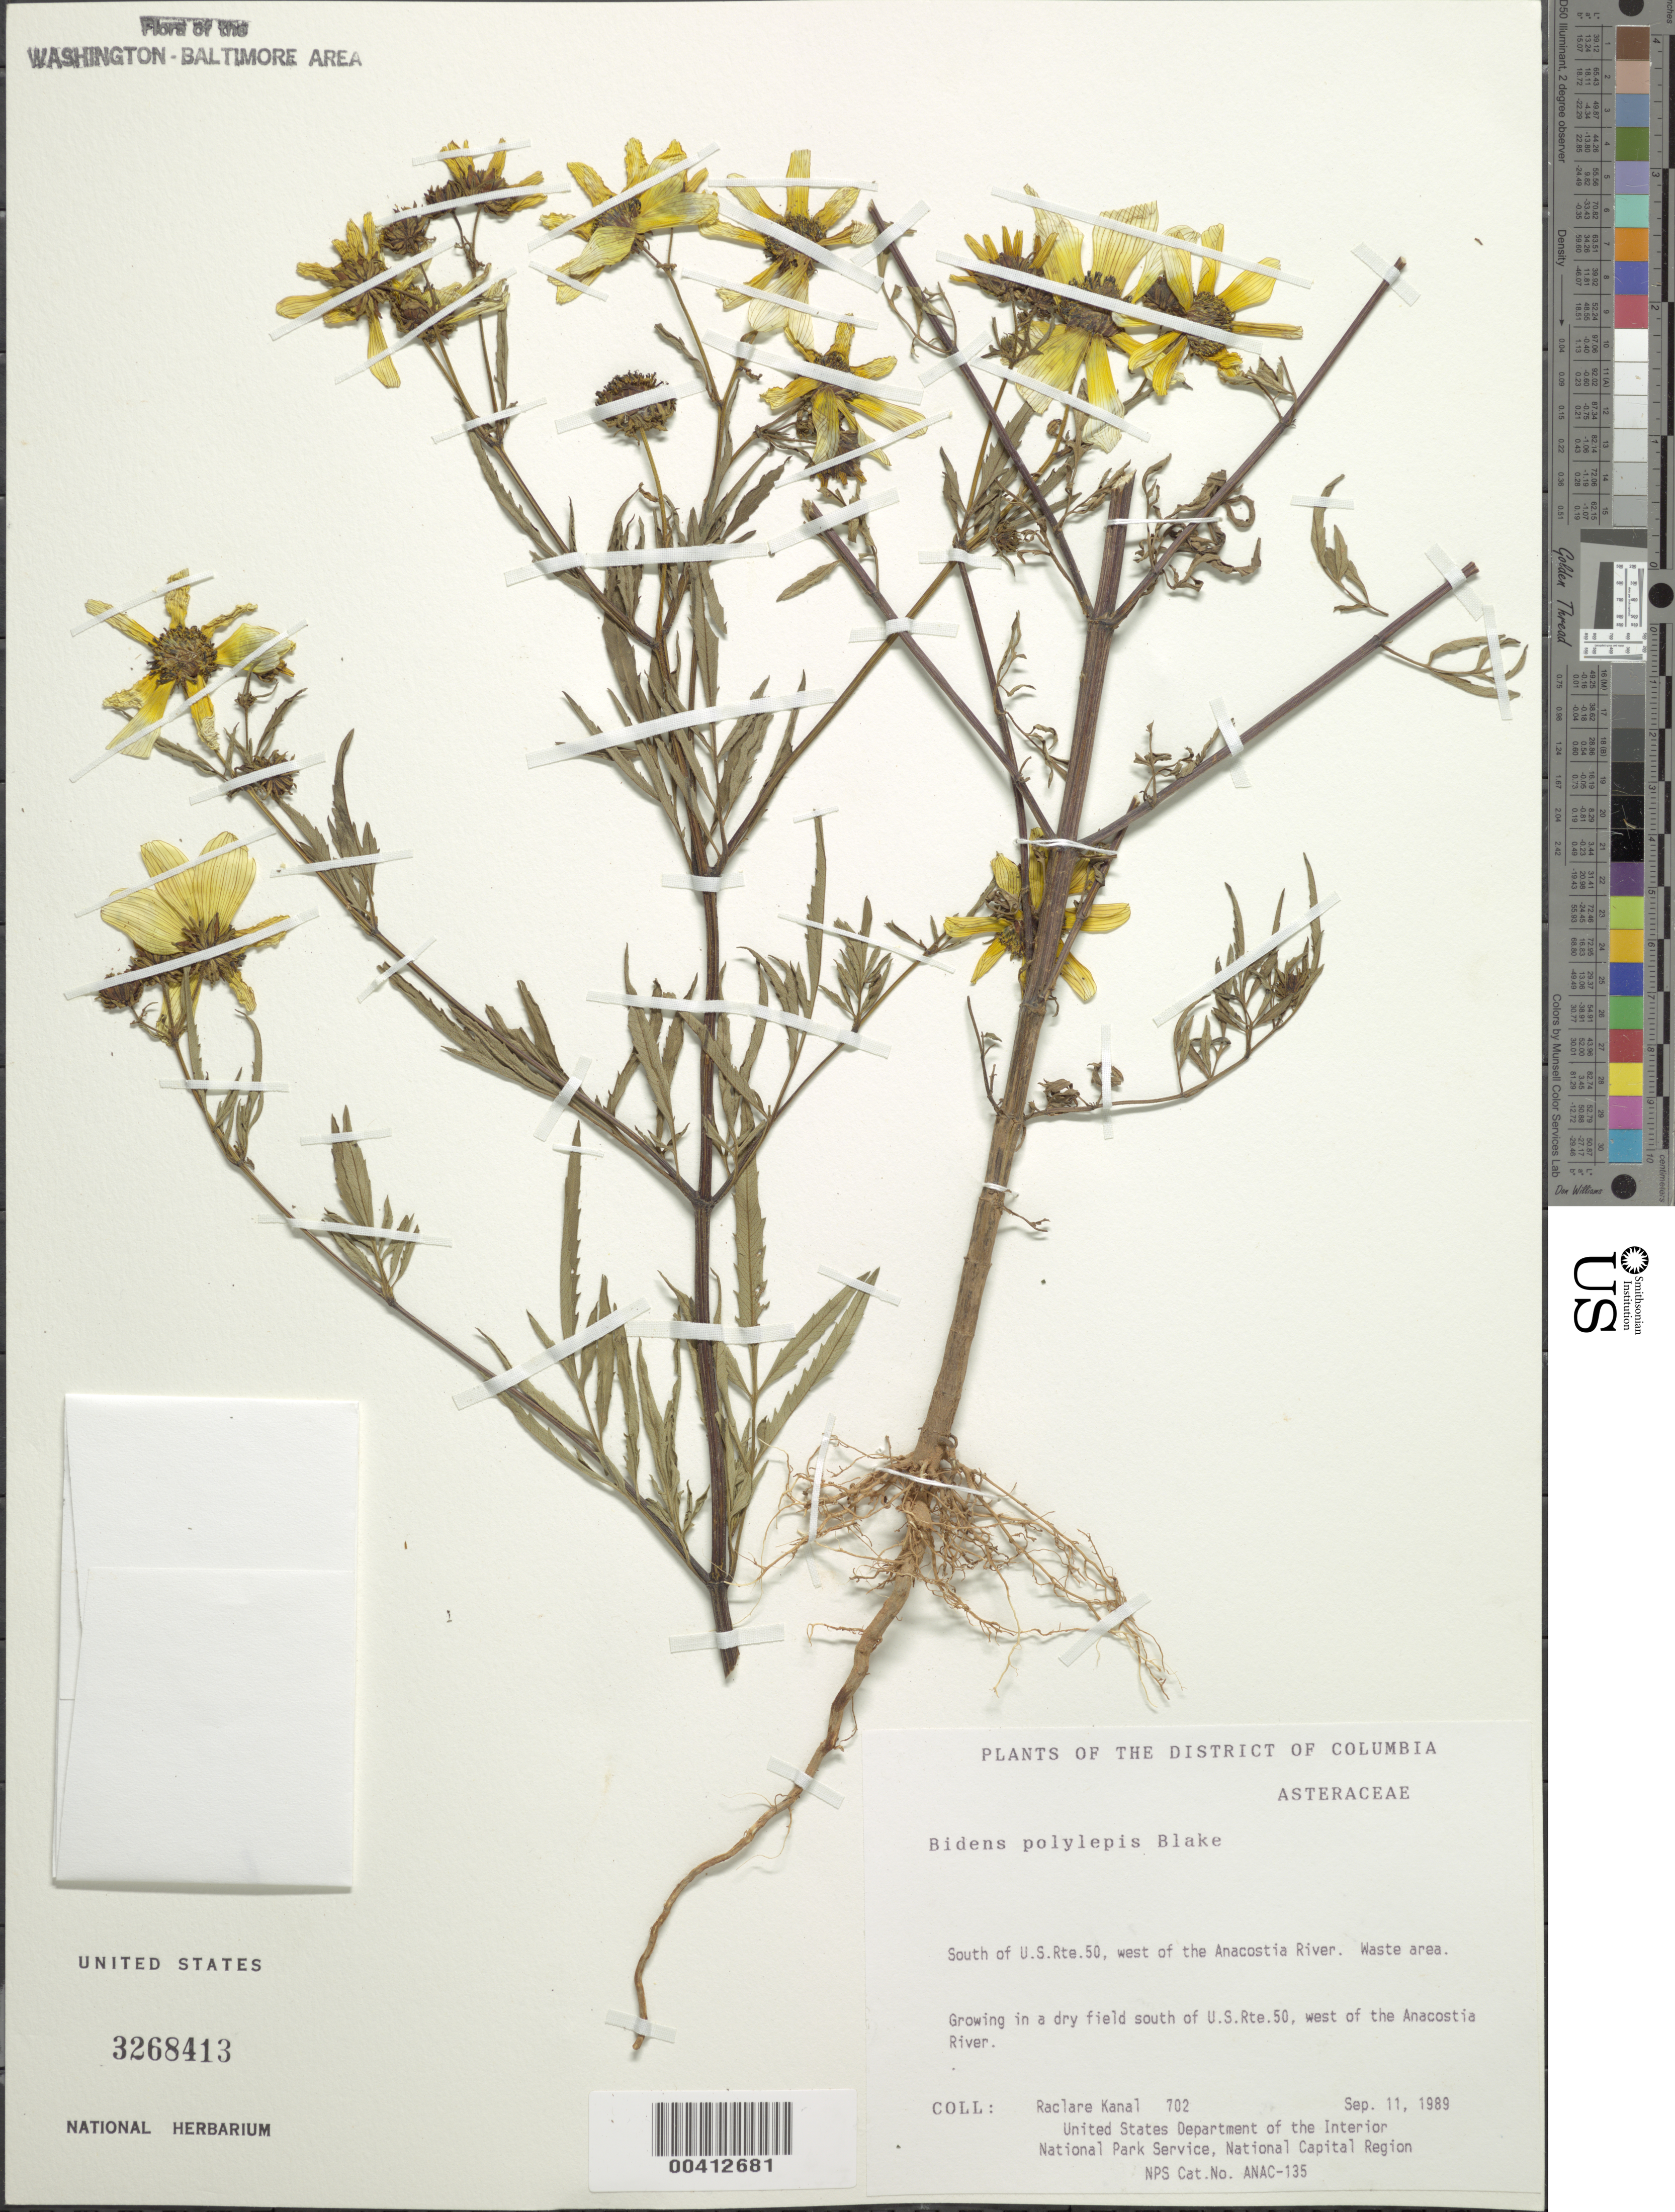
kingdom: Plantae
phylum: Tracheophyta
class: Magnoliopsida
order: Asterales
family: Asteraceae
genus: Bidens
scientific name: Bidens polylepis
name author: S.F. Blake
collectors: R. Kanal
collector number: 702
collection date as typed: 11 Sep 1989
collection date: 1989-09-11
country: United States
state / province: District of Columbia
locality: Anacostia Park, S of US Rte 50, W of Anacostia River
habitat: Waste area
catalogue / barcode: US 3268413